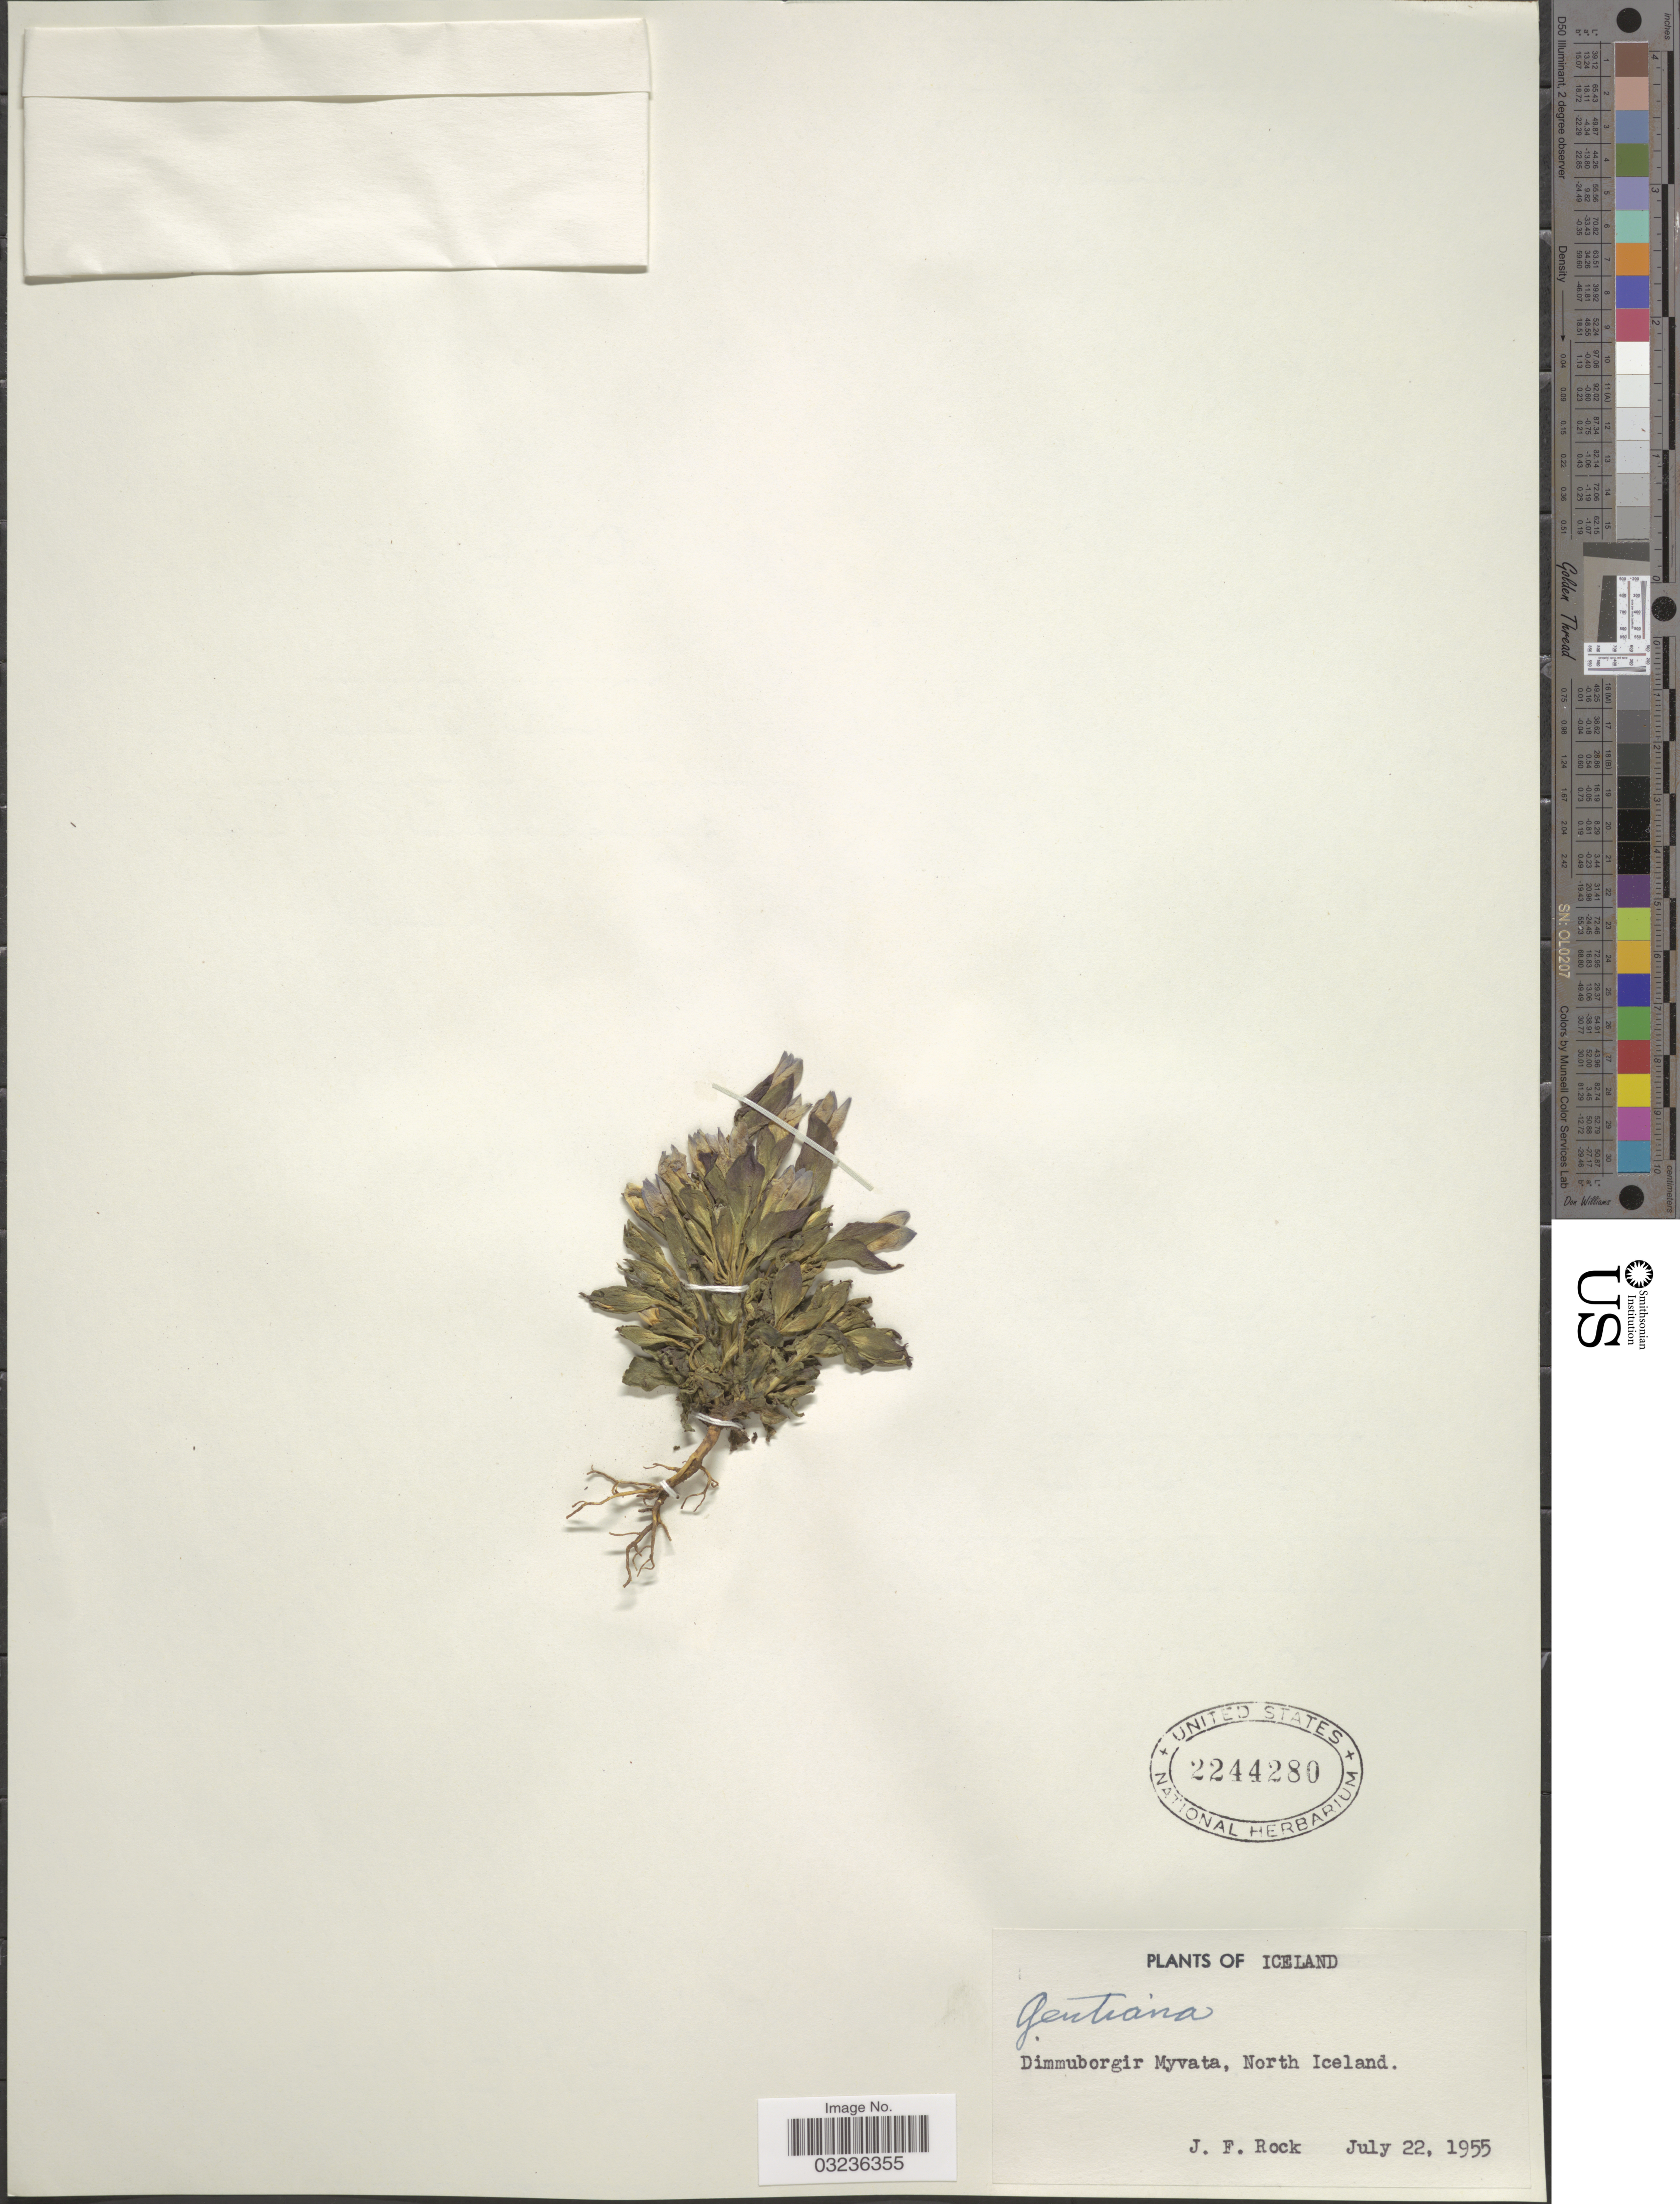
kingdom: Plantae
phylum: Tracheophyta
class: Magnoliopsida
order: Gentianales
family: Gentianaceae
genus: Gentiana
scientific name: Gentiana sp.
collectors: J. Rock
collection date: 1955-07-22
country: Iceland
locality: Dimmuborgir Myvata, North Iceland.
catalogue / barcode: US 2244280